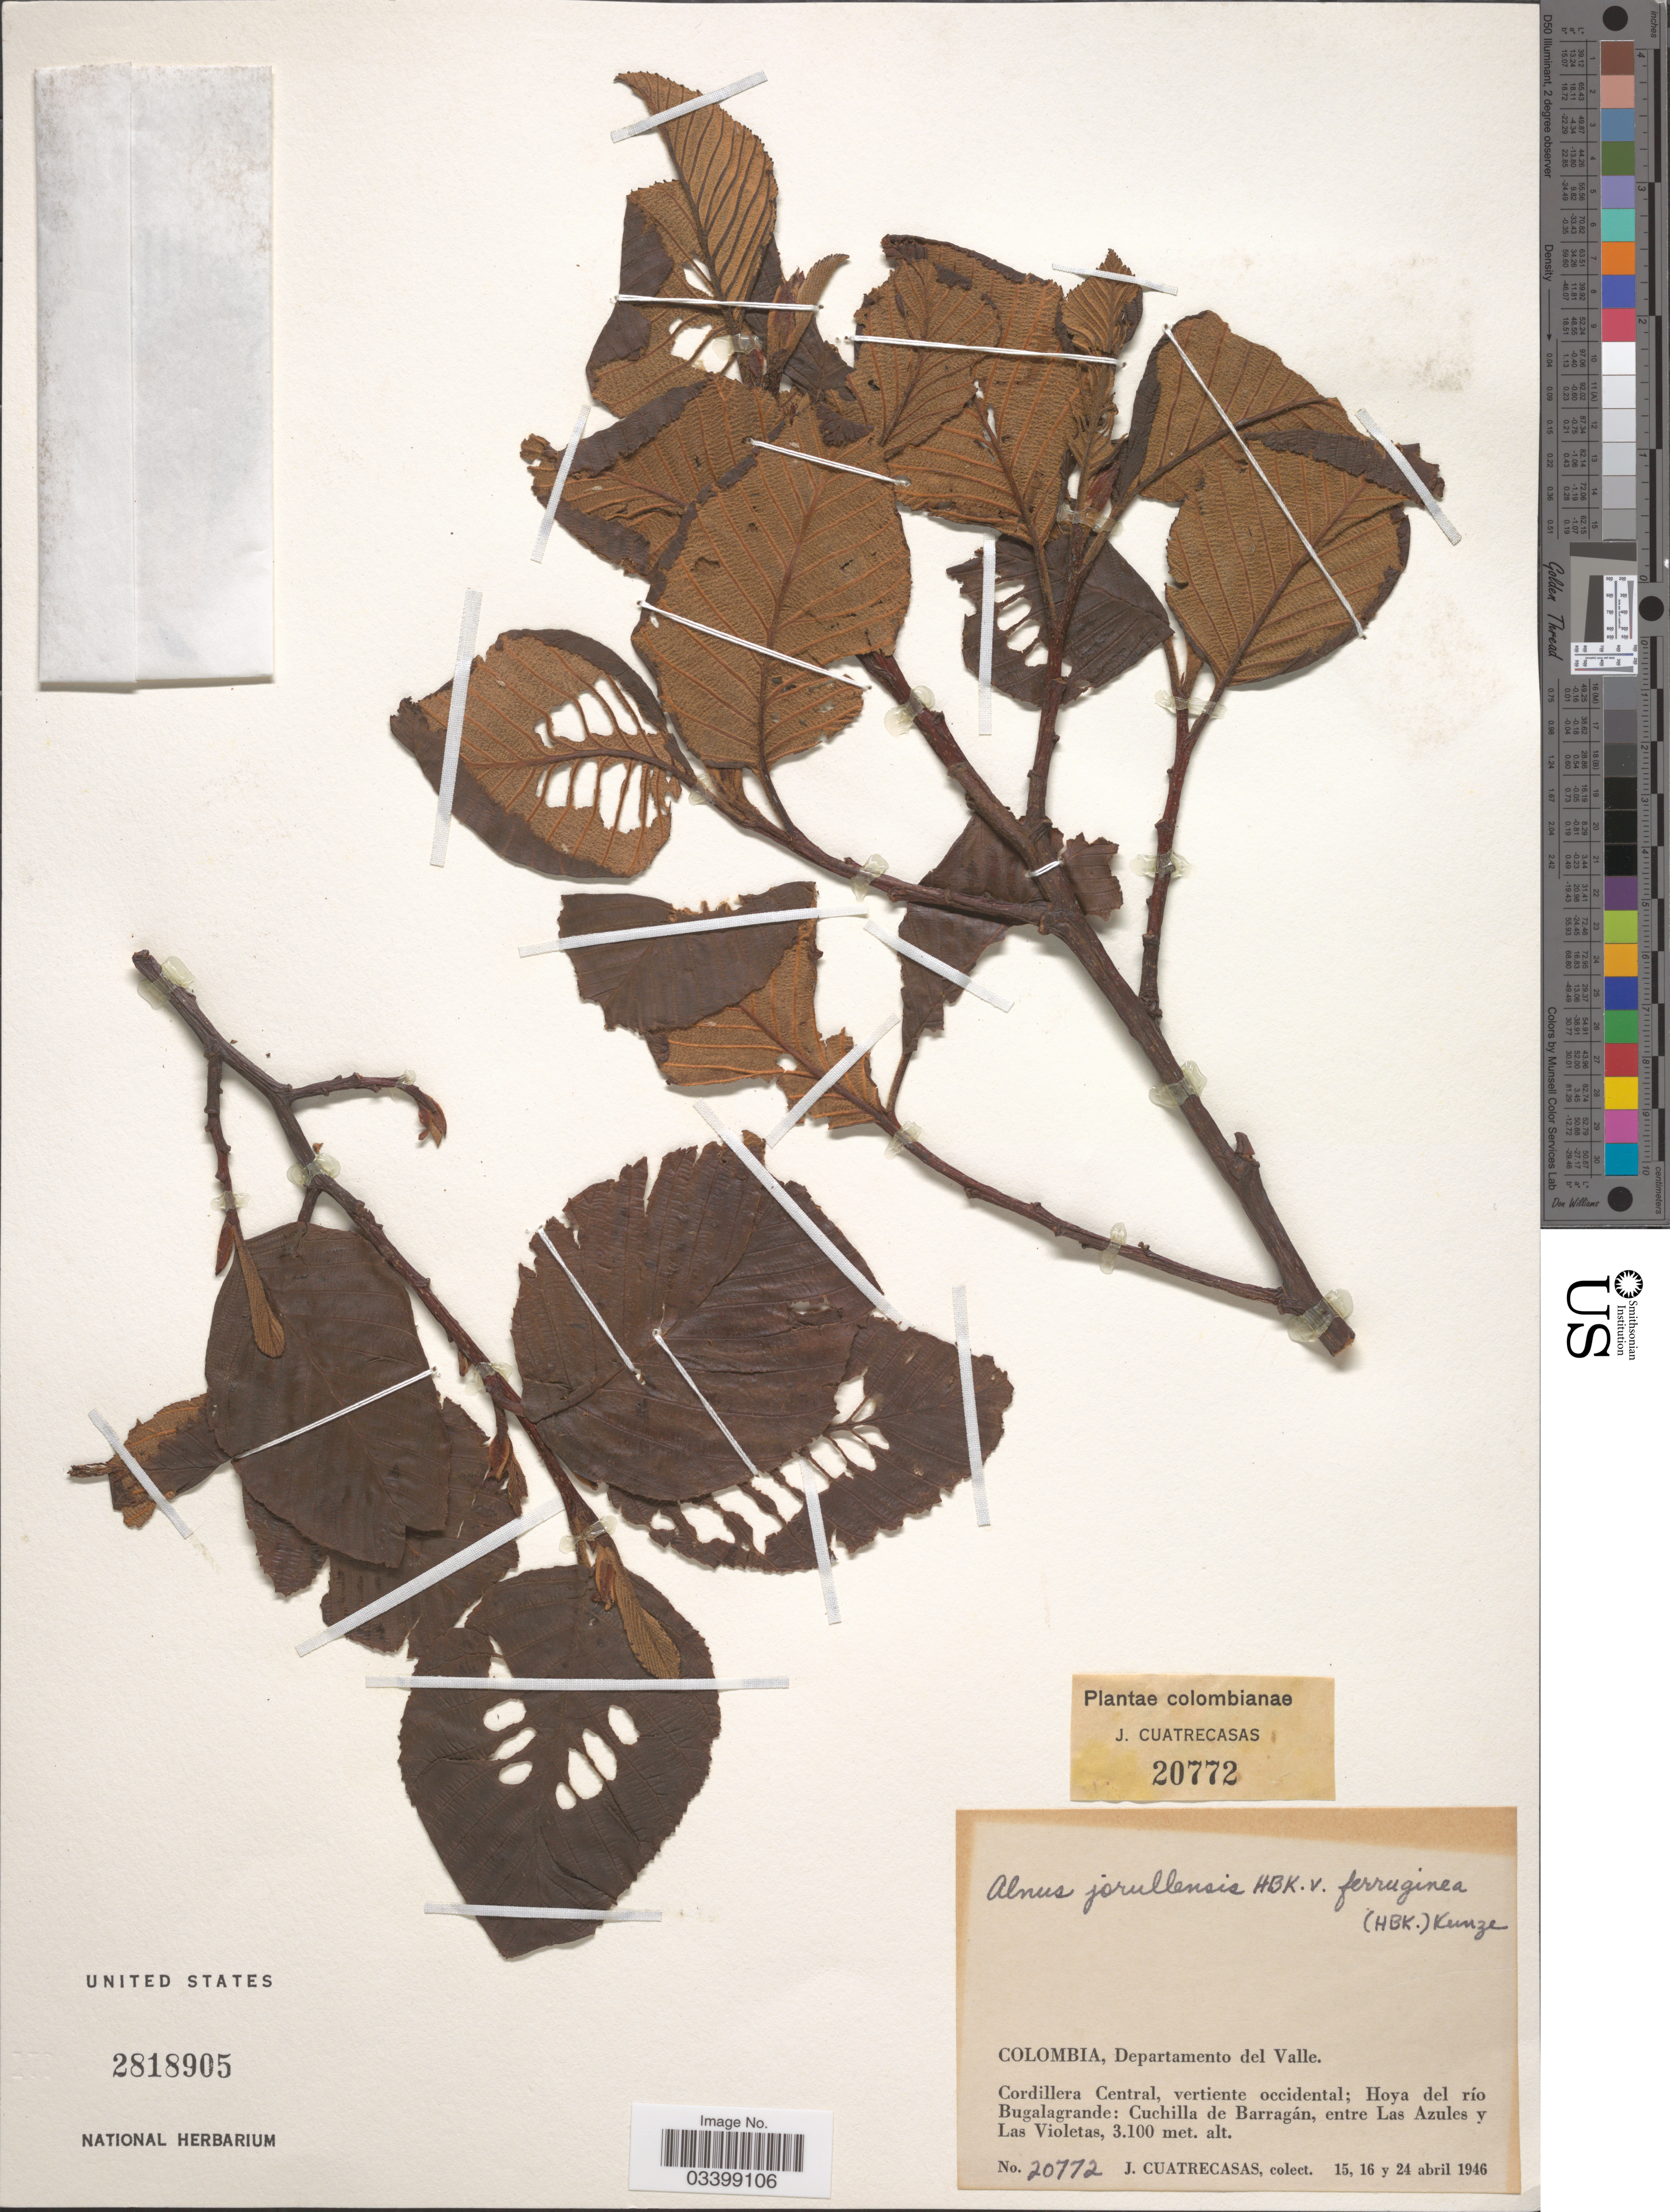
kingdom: Plantae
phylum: Tracheophyta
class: Magnoliopsida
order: Fagales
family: Betulaceae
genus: Alnus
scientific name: Alnus acuminata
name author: Kunth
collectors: J. Cuatrecasas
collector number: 20772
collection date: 1946-04-15/1946-04-24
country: Colombia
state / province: Valle del Cauca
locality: Departamento del Valle. Cordillera Central, vertiente occidental; Hoya del río Bugalagrande: Cuchilla de Barragán, entre Las Azules y Las Violetas.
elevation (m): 3100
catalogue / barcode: US 2818905